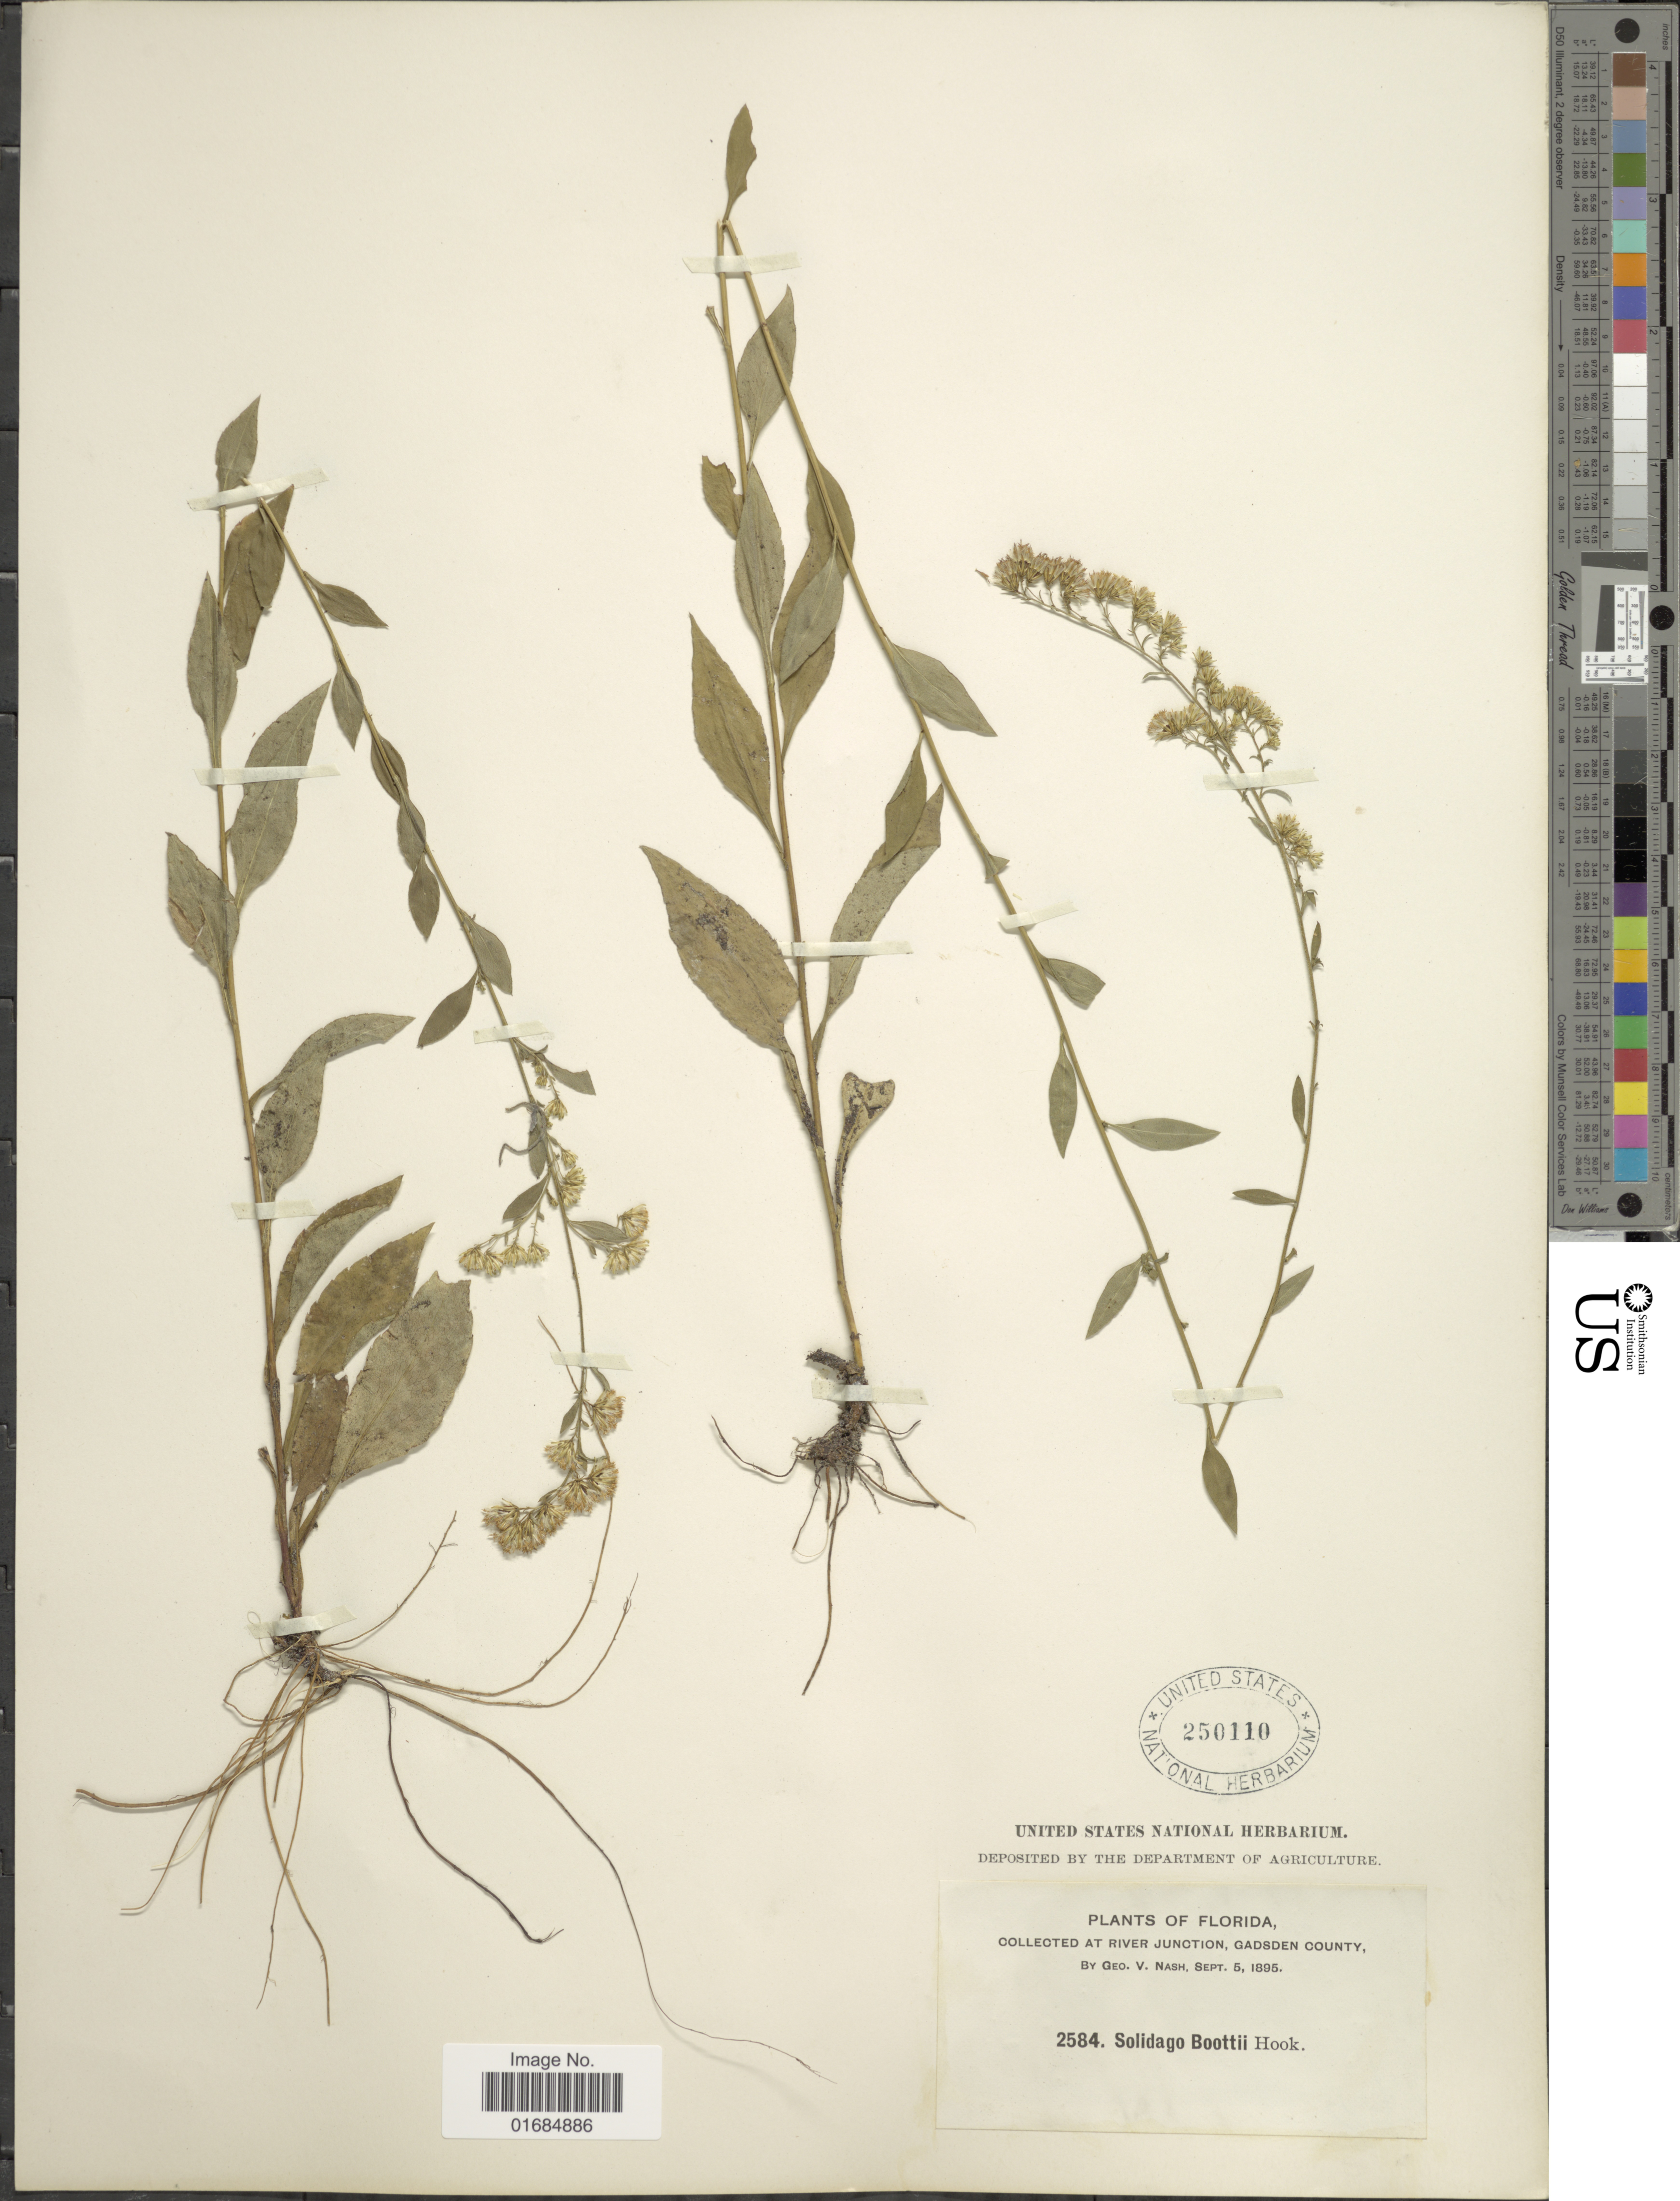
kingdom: Plantae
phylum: Tracheophyta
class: Magnoliopsida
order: Asterales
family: Asteraceae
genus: Solidago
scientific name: Solidago boottii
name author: Hook.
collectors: G. V. Nash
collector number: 2584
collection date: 1895-09-05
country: United States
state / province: Florida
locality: At River junction, Gadsden County.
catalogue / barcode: US 250110